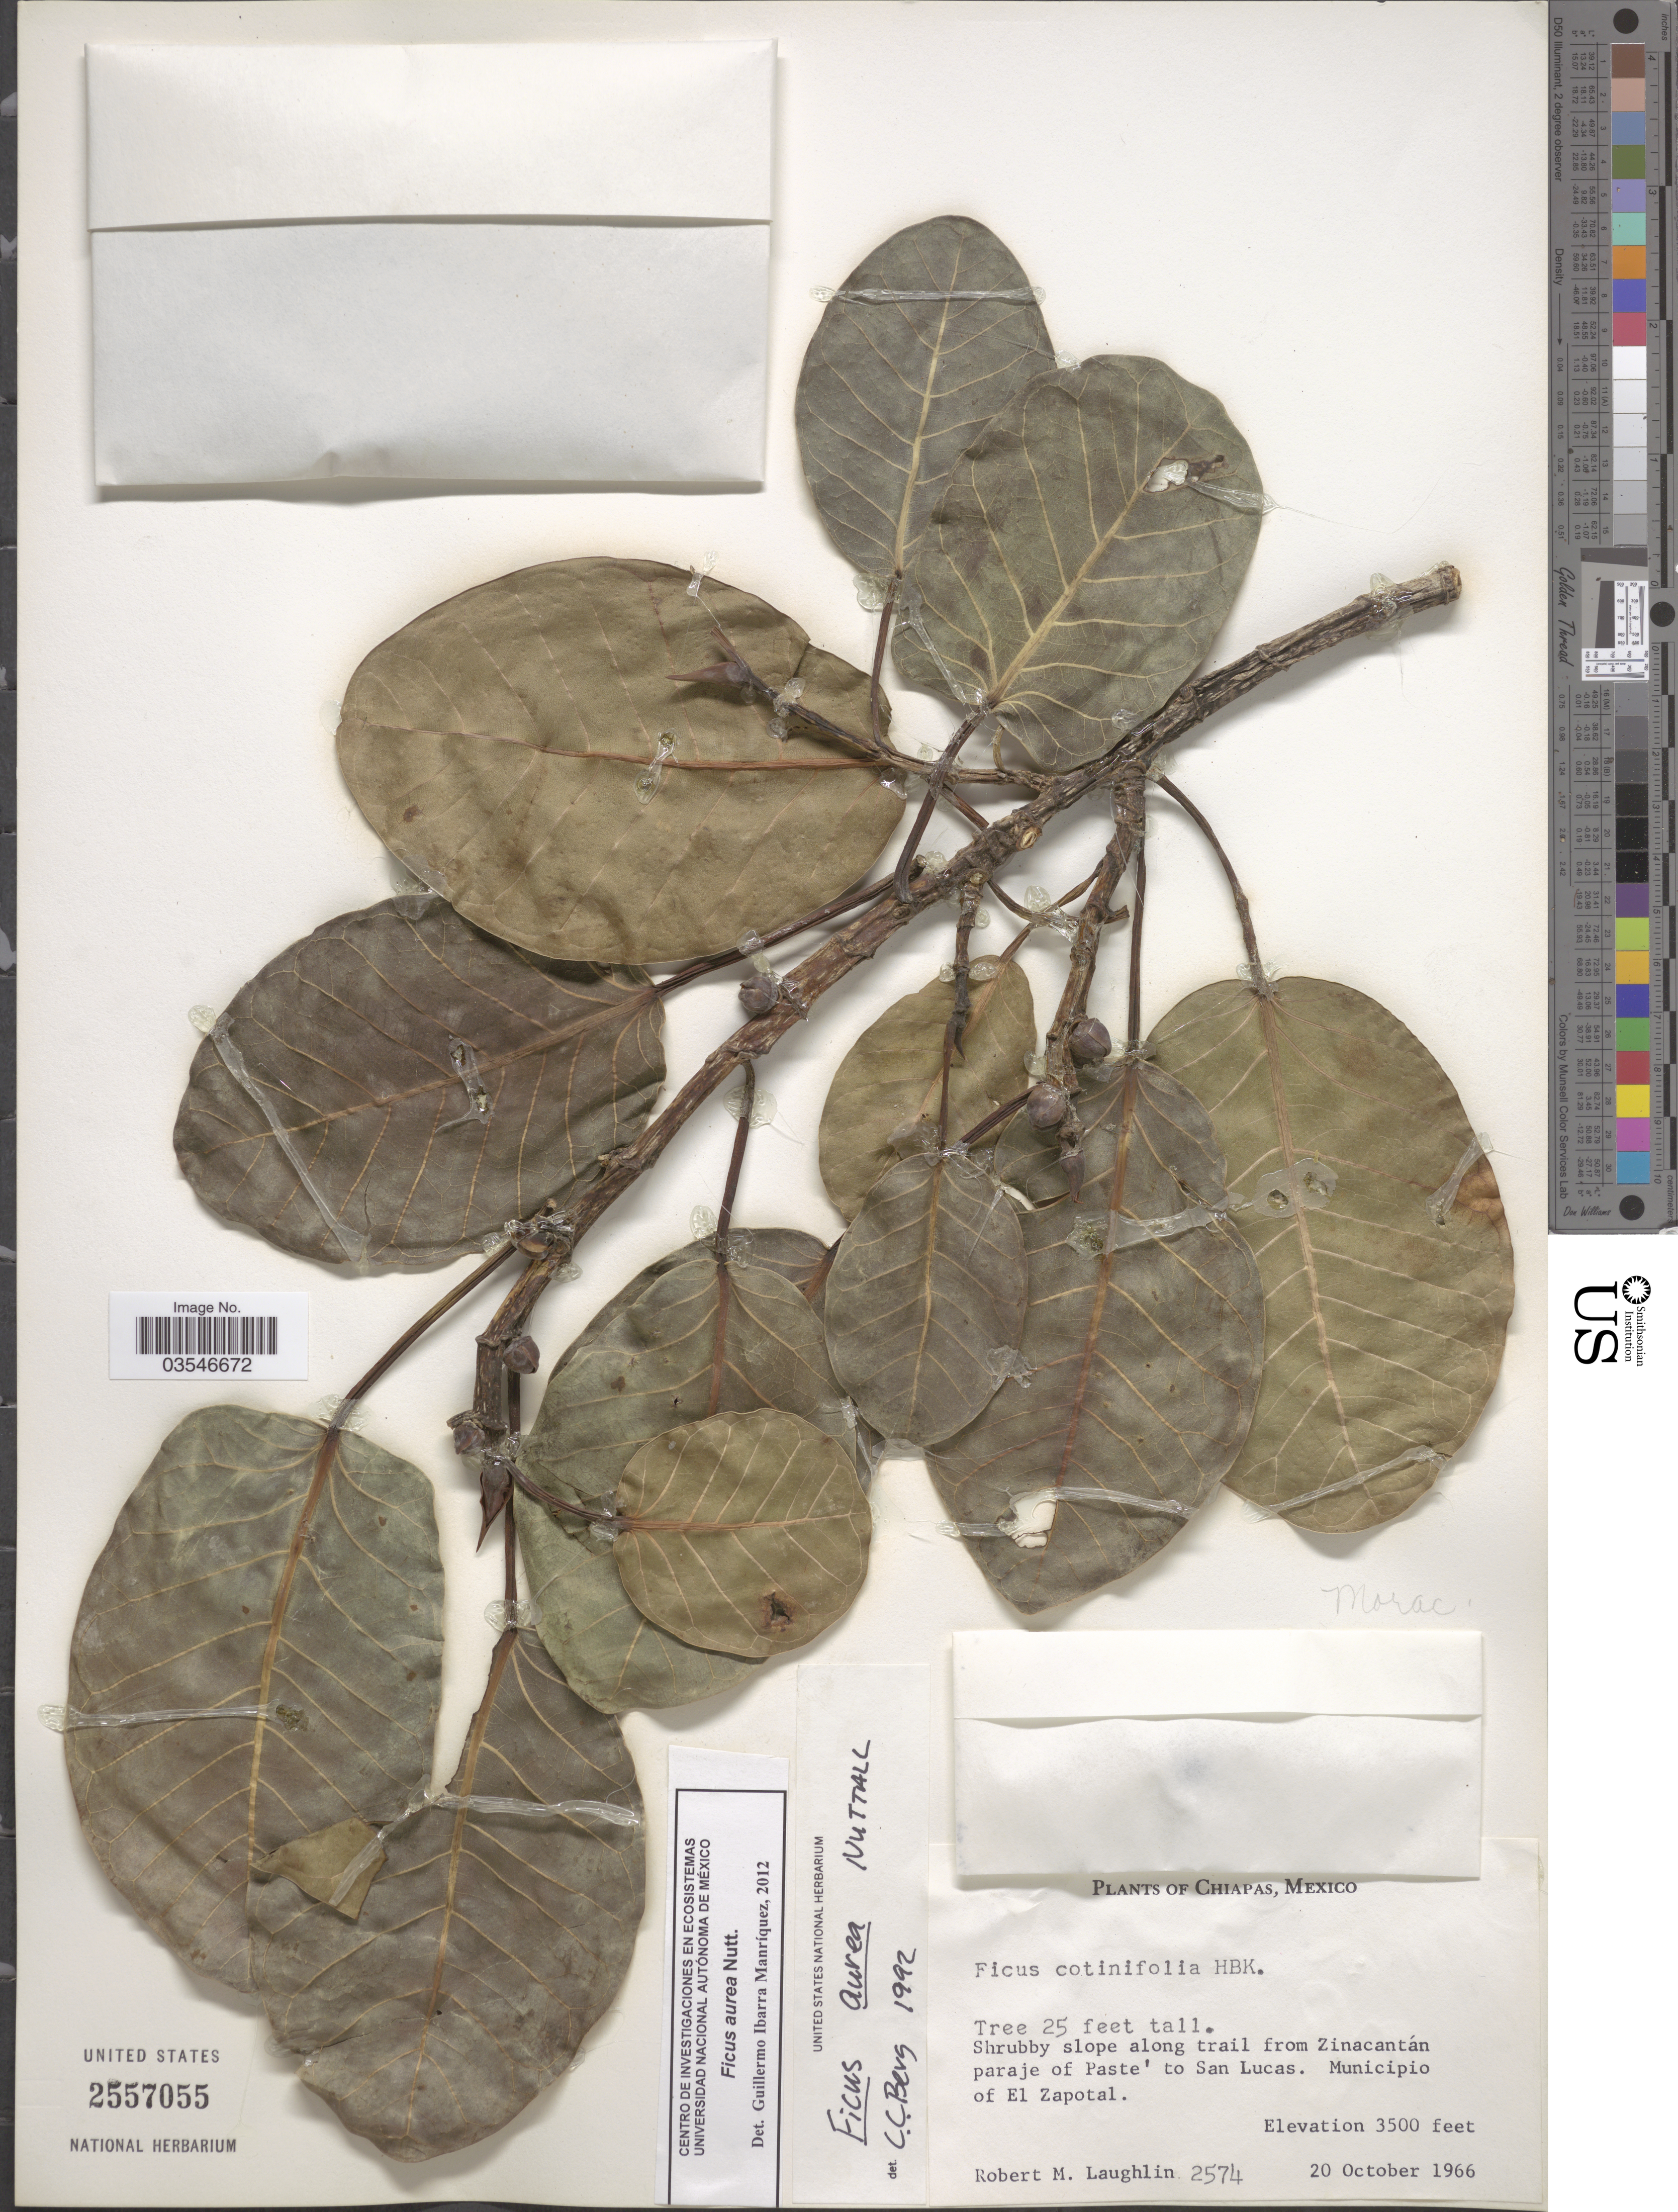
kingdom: Plantae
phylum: Tracheophyta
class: Magnoliopsida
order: Rosales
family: Moraceae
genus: Ficus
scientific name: Ficus aurea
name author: Nutt.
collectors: R. M. Laughlin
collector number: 2574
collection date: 1966-10-20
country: Mexico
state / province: Chiapas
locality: Along trail from Zinacantán paraje of Paste' to San Lucas. Municipio of El Zapotal.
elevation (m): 1067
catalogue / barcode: US 2557055